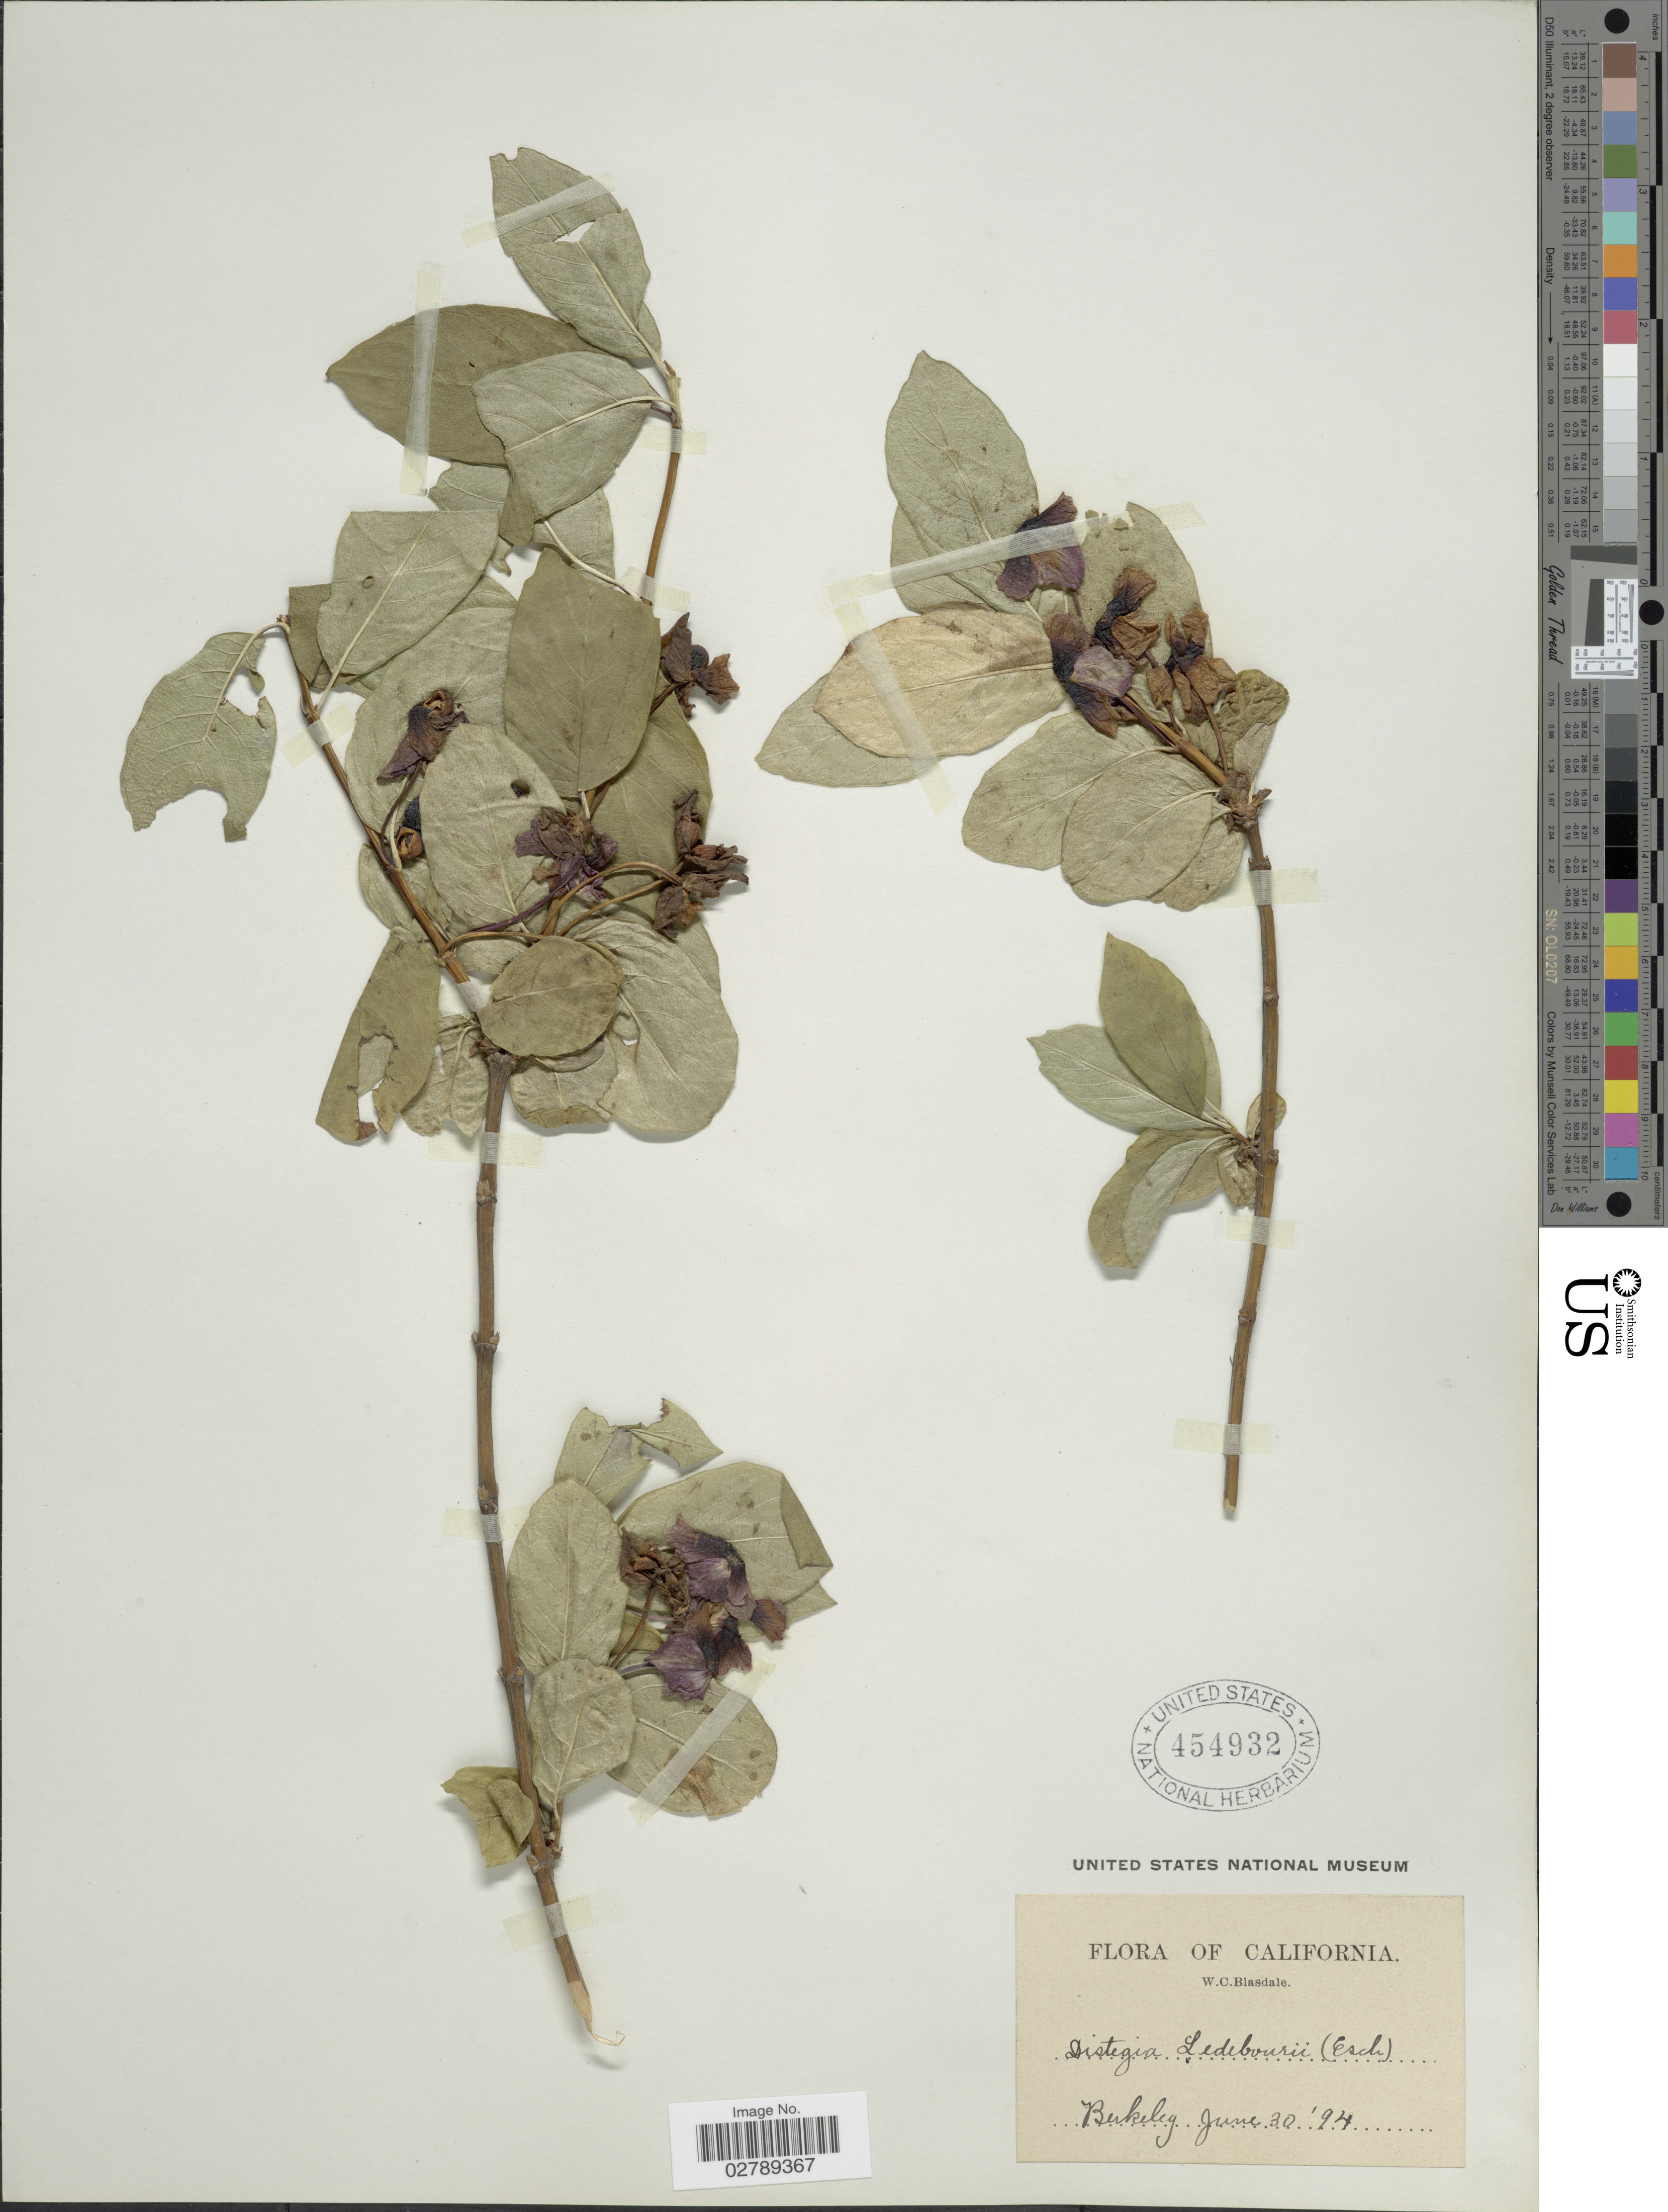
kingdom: Plantae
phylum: Tracheophyta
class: Magnoliopsida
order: Dipsacales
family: Caprifoliaceae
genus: Lonicera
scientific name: Lonicera involucrata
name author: (Richardson) Banks ex Spreng.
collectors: W. Blasdale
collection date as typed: Transcribed d/m/y: 30/6/94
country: United States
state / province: California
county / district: Alameda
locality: Berkeley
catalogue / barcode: US 454932